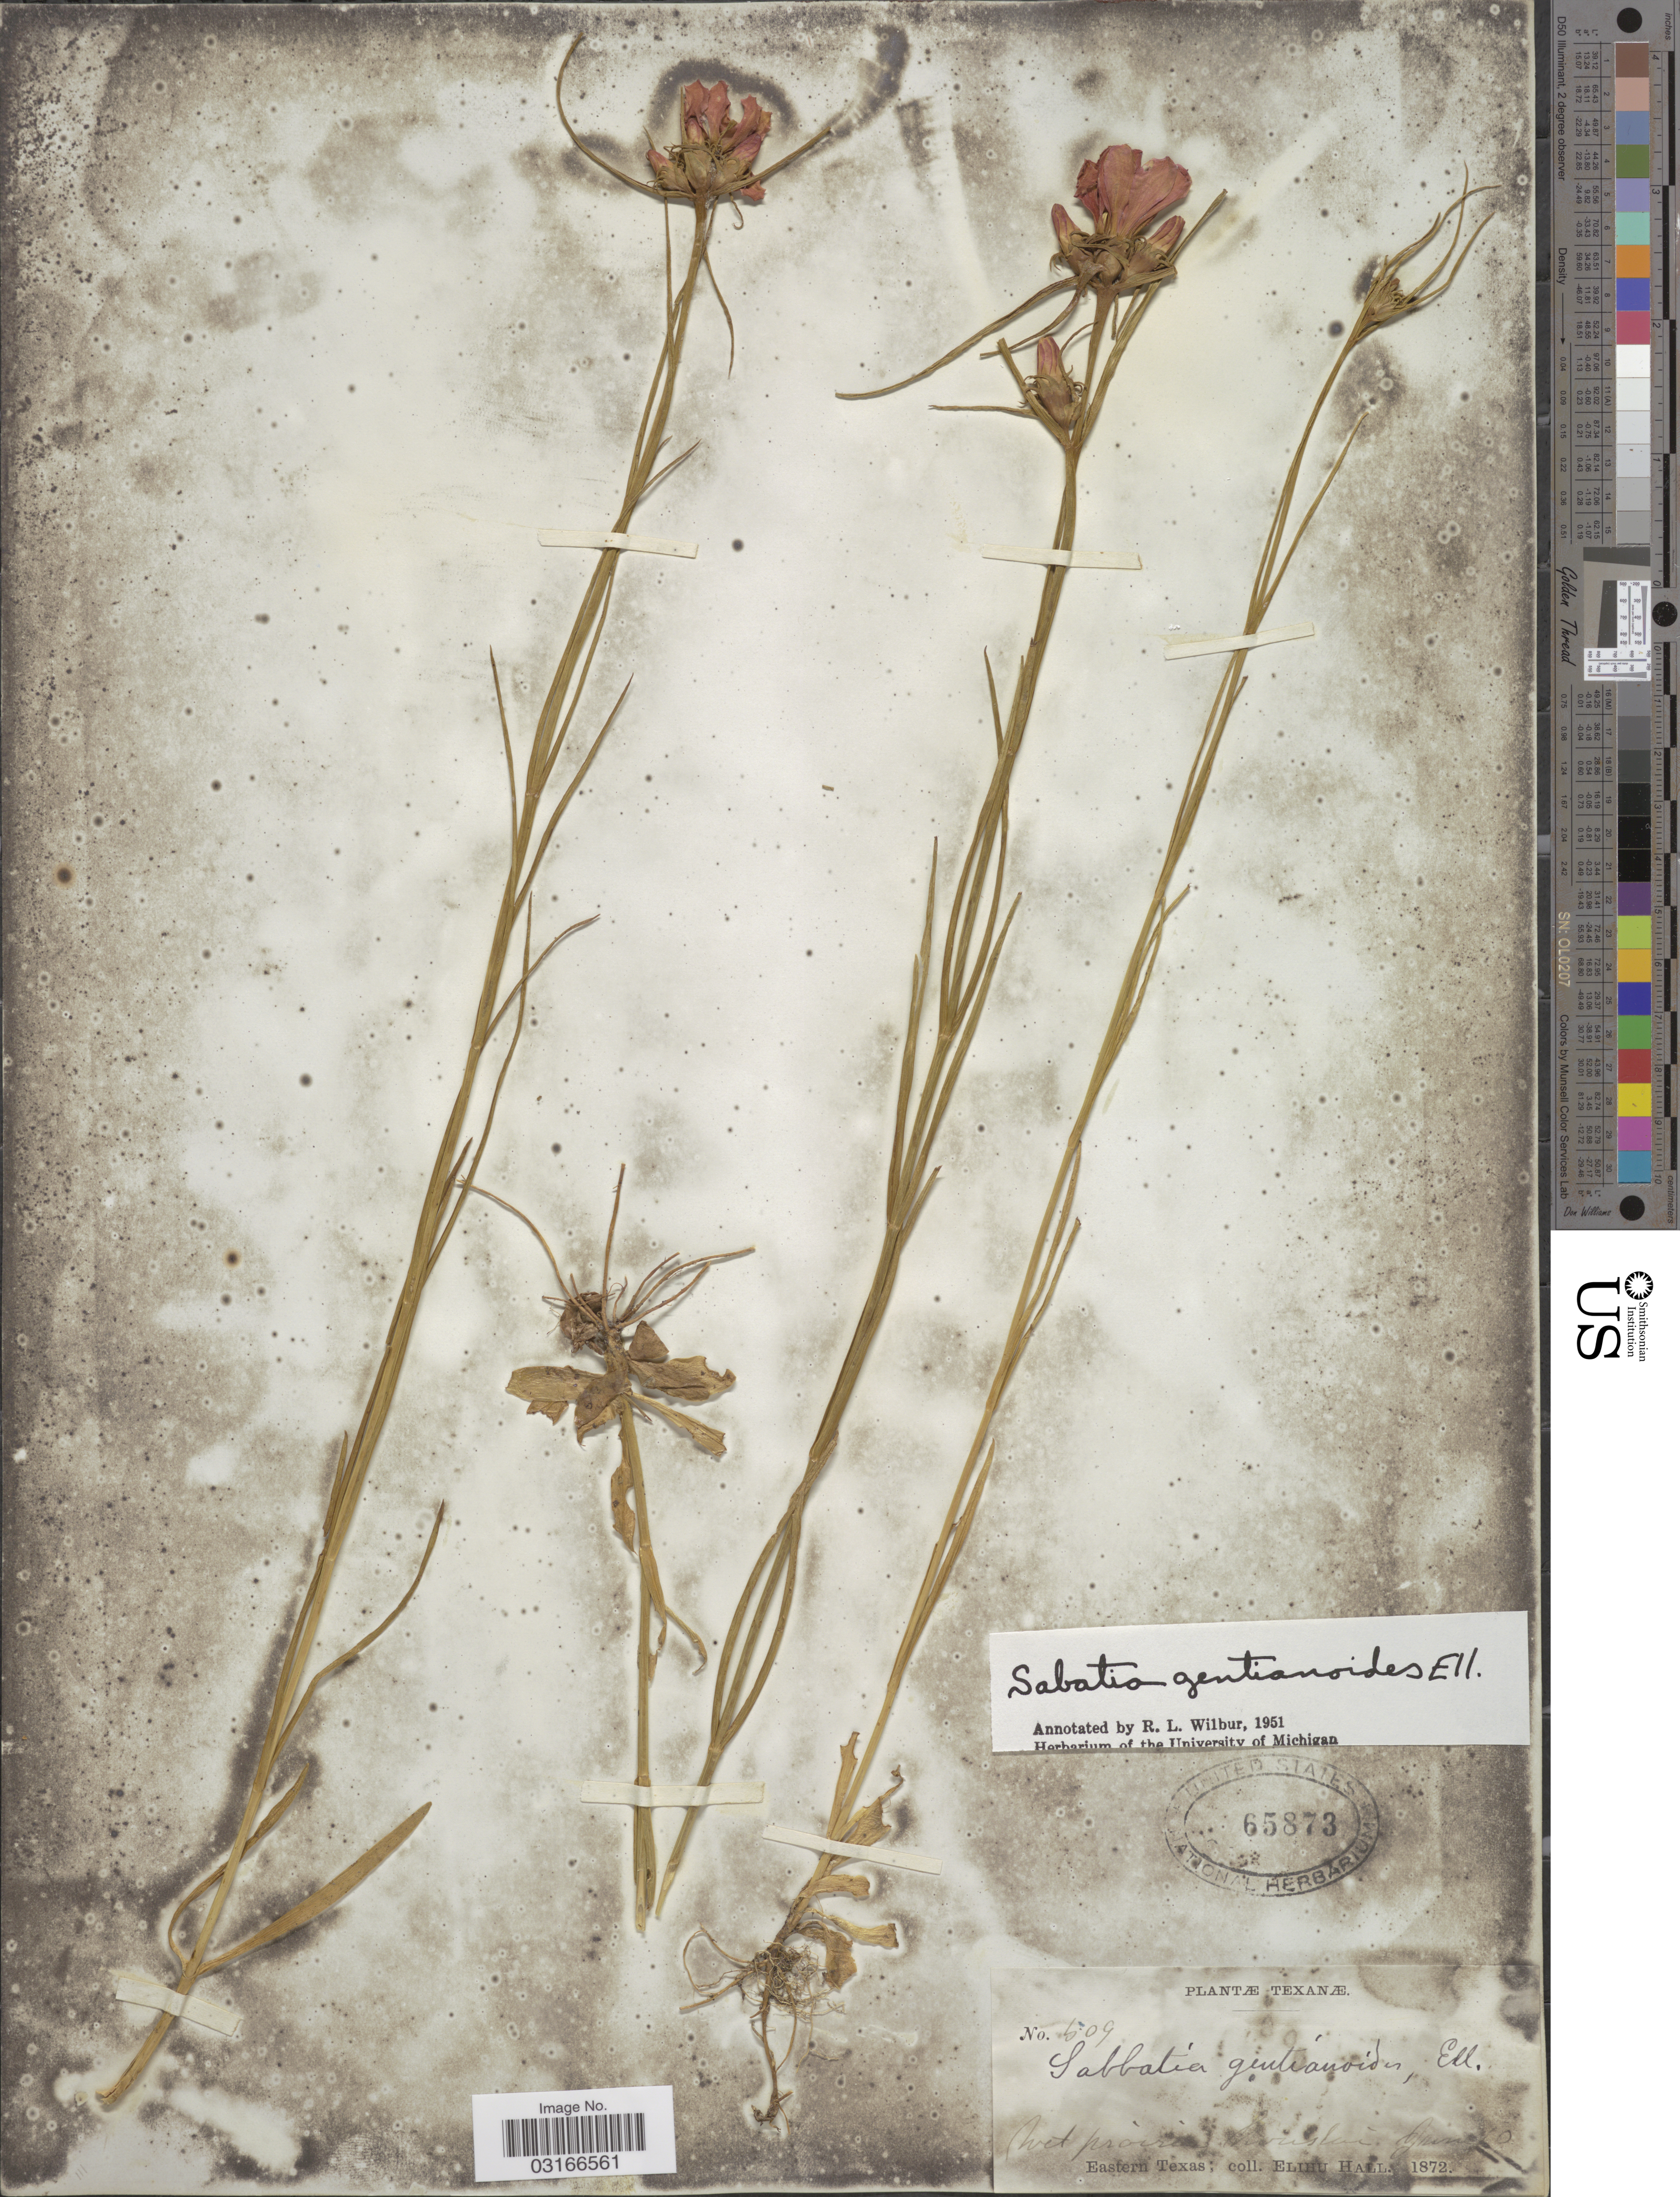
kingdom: Plantae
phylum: Tracheophyta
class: Magnoliopsida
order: Gentianales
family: Gentianaceae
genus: Sabatia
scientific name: Sabatia gentianoides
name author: Elliott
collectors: E. Hall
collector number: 509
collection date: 1872-06-10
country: United States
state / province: Texas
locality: Eastern Texas, Houston.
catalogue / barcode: US 65873